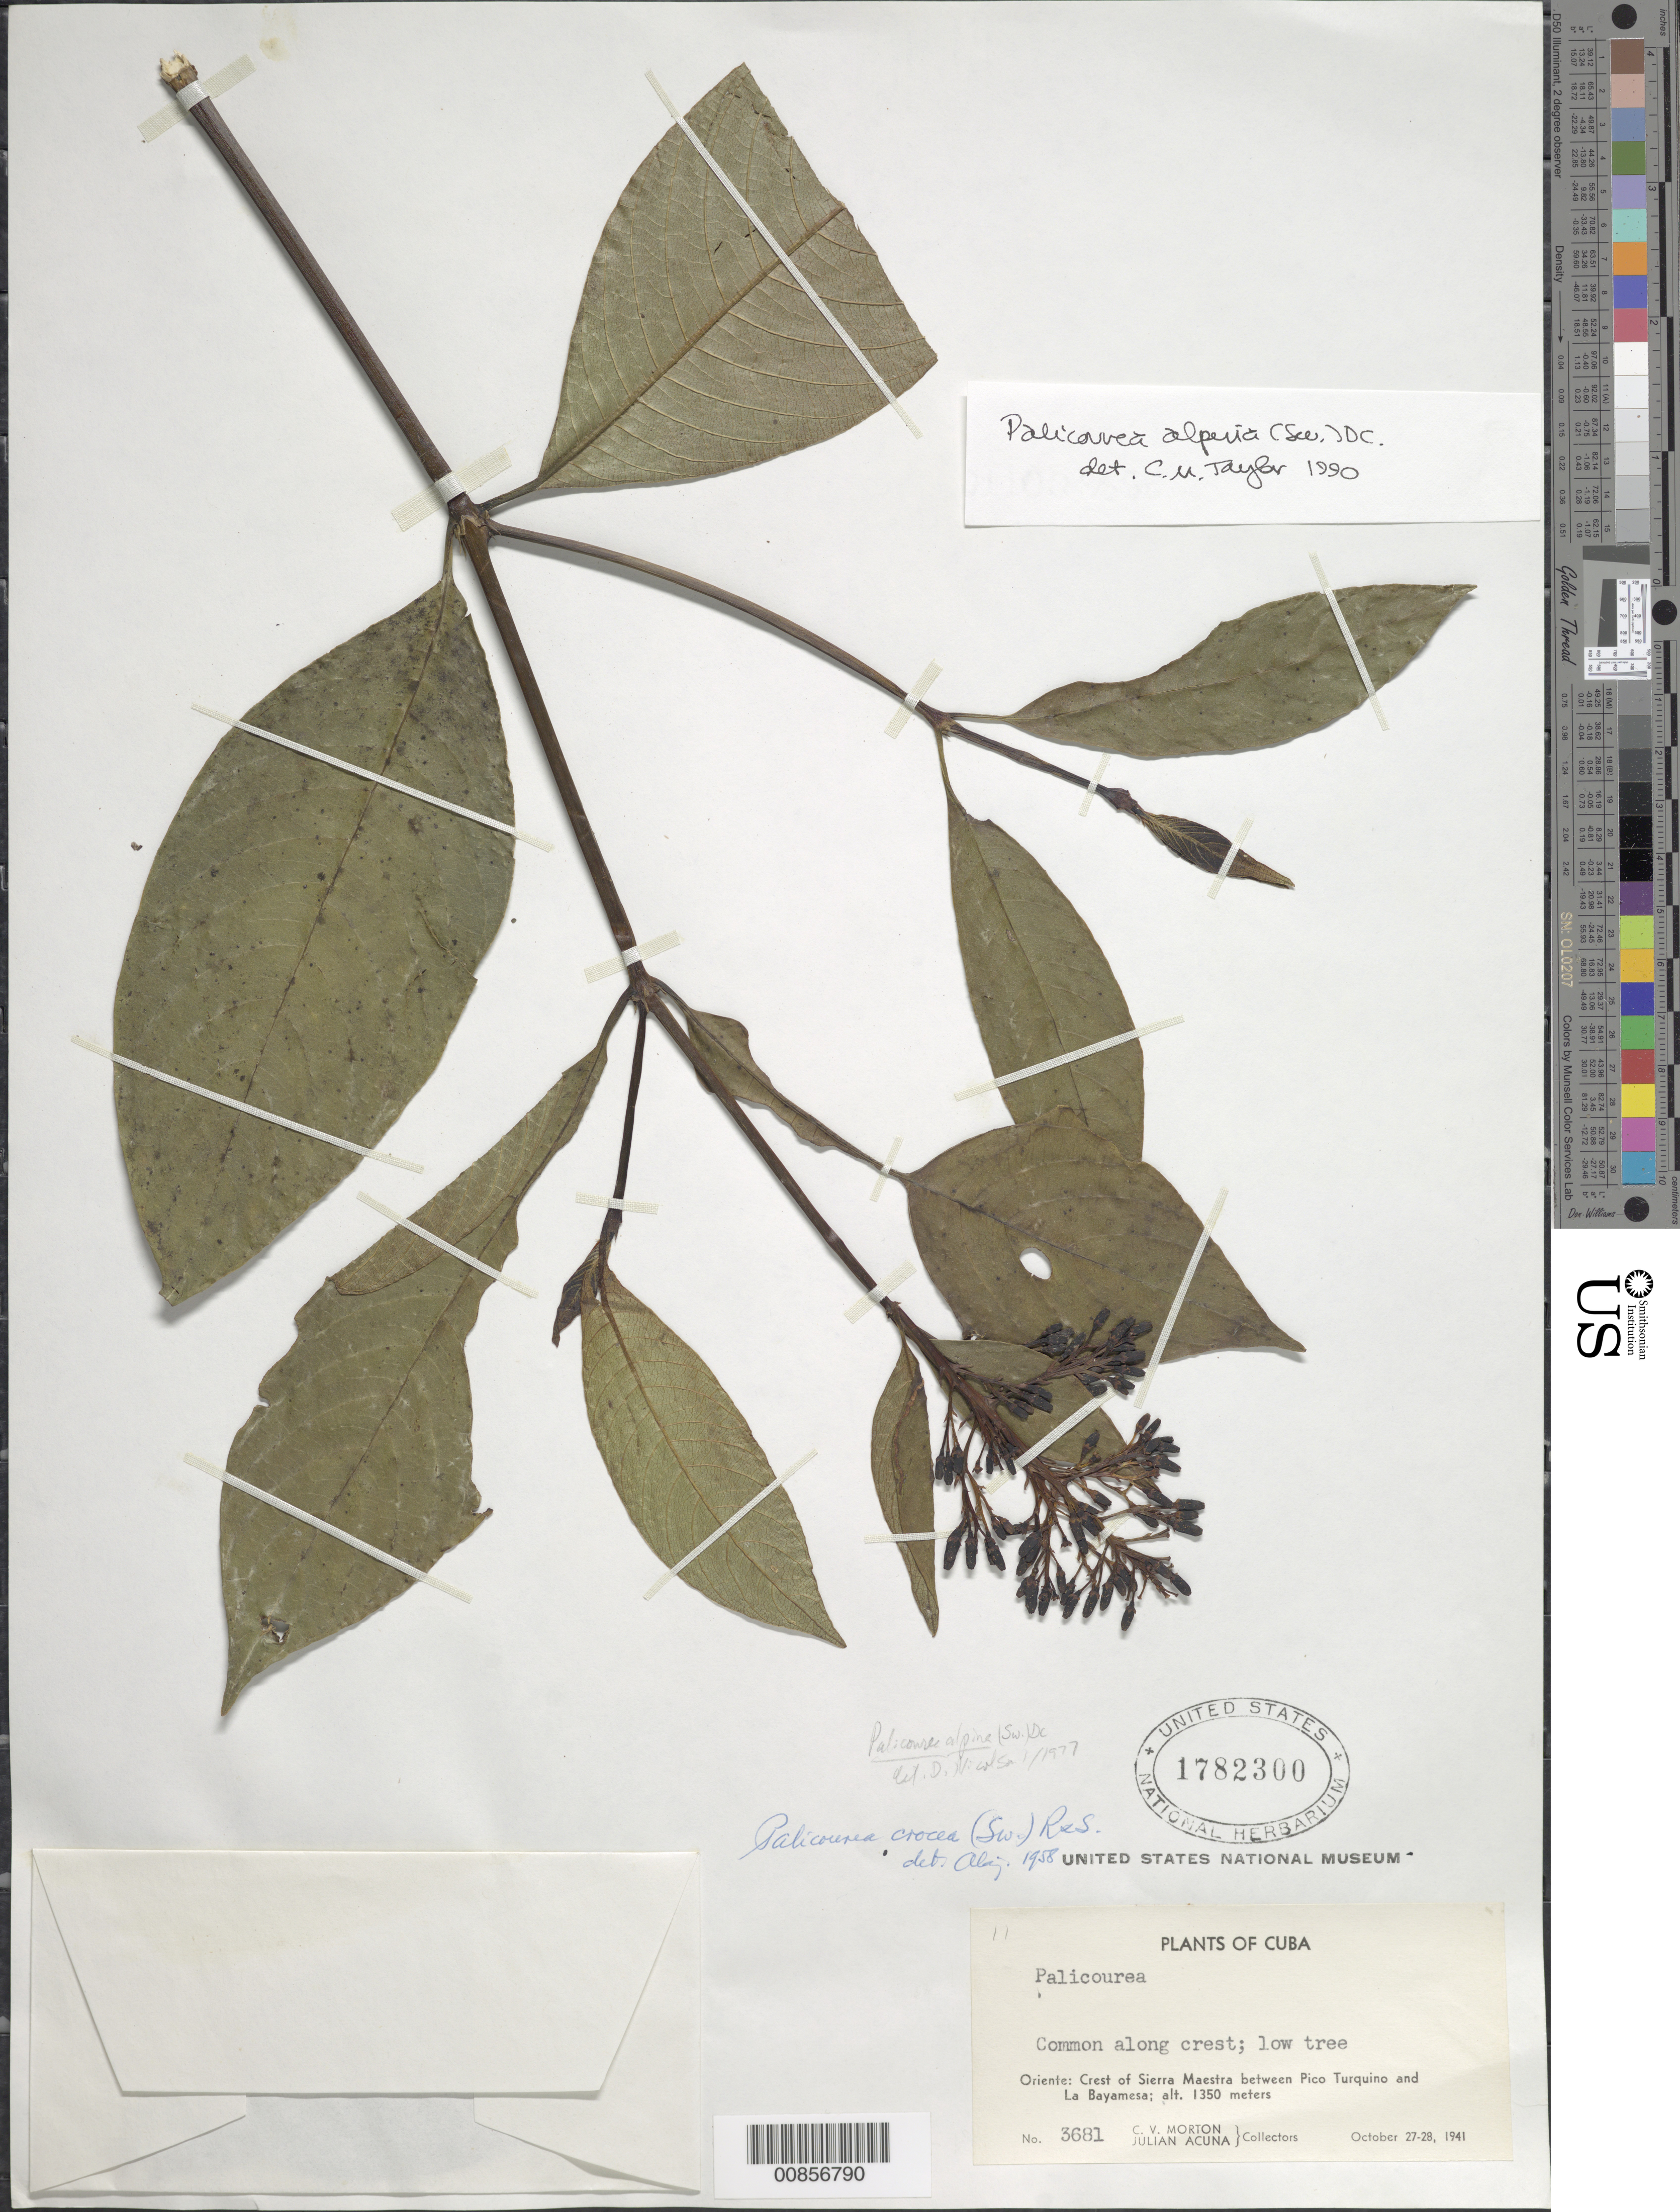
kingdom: Plantae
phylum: Tracheophyta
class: Magnoliopsida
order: Gentianales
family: Rubiaceae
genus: Palicourea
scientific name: Palicourea alpina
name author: (Sw.) DC.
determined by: Nicolson, Dan H.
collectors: C. V. Morton & J. Acuña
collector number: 3681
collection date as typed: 27 Oct 1941 to 28 Oct 1941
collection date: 1941-10-27/1941-10-28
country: Cuba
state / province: Oriente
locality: Crest of Sierra Maestra between Pico Turquino and La Bayamesa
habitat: Montane, along crest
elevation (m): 1350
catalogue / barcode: US 1782300